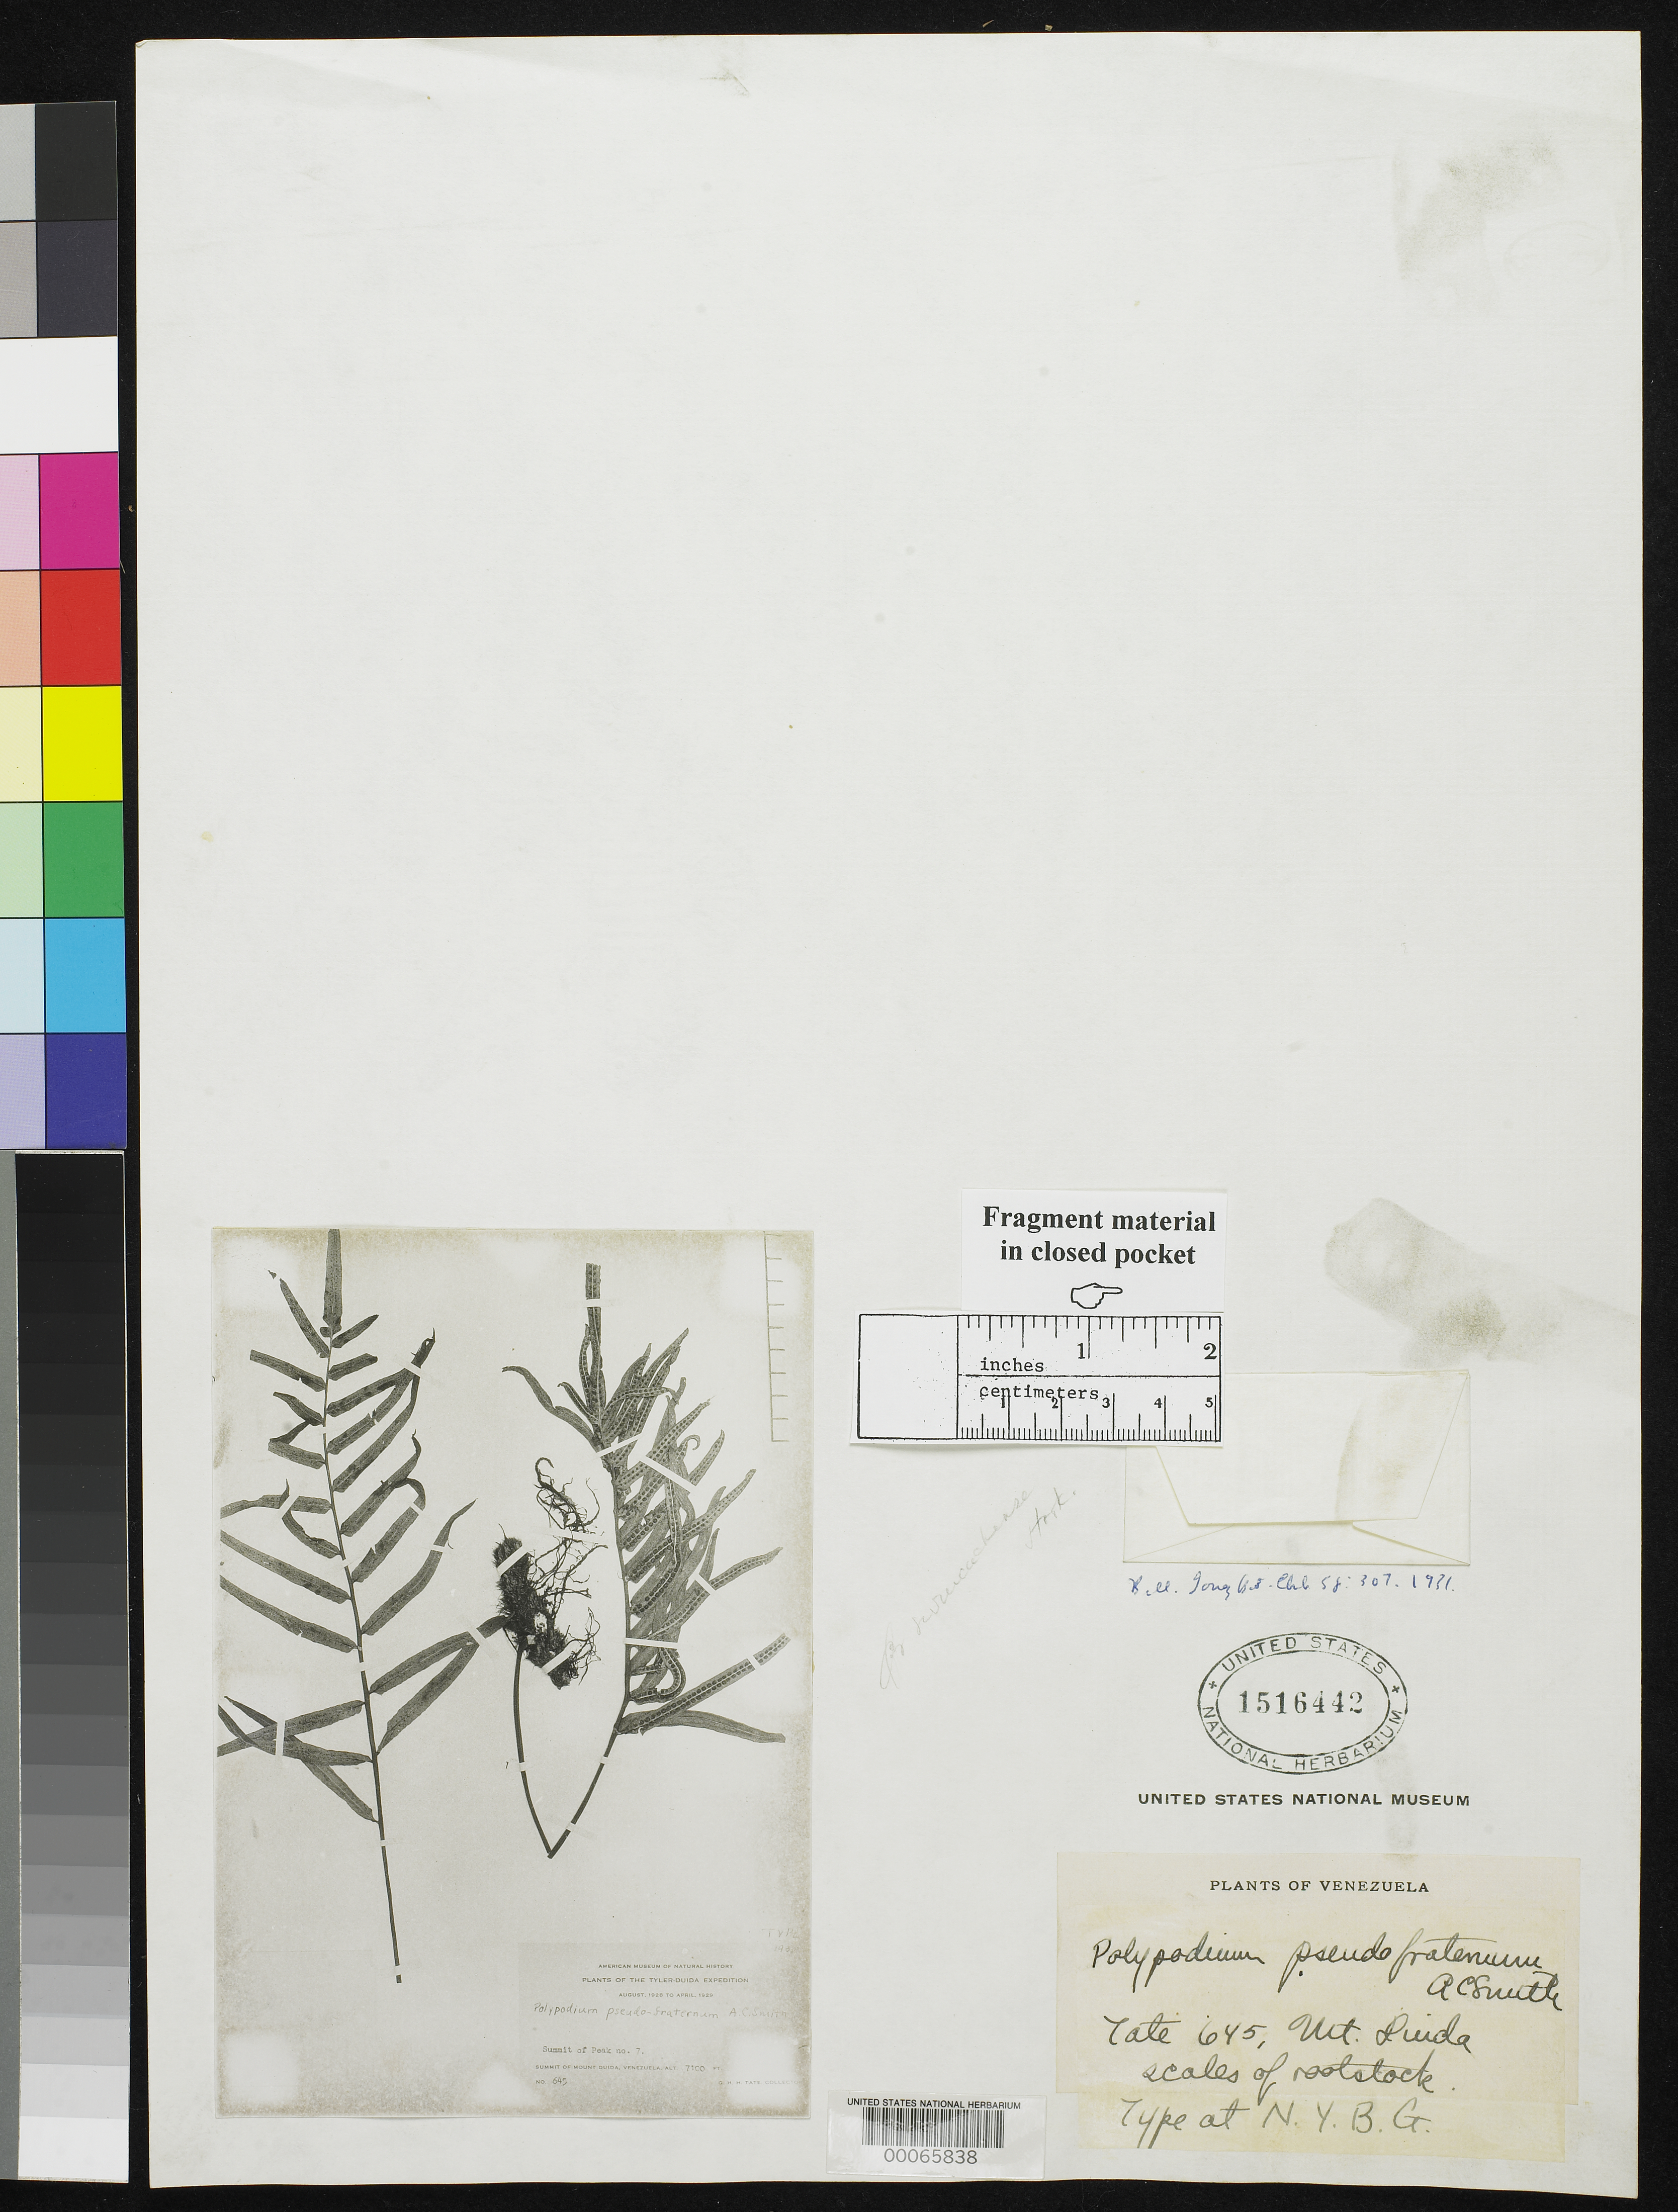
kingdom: Plantae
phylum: Tracheophyta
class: Polypodiopsida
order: Polypodiales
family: Polypodiaceae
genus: Polypodium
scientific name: Polypodium pseudofraternum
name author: A.C. Sm.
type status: Type Fragment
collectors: G. H. H.Tate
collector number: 645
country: Venezuela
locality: Mt. Duida.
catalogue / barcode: US 1516442